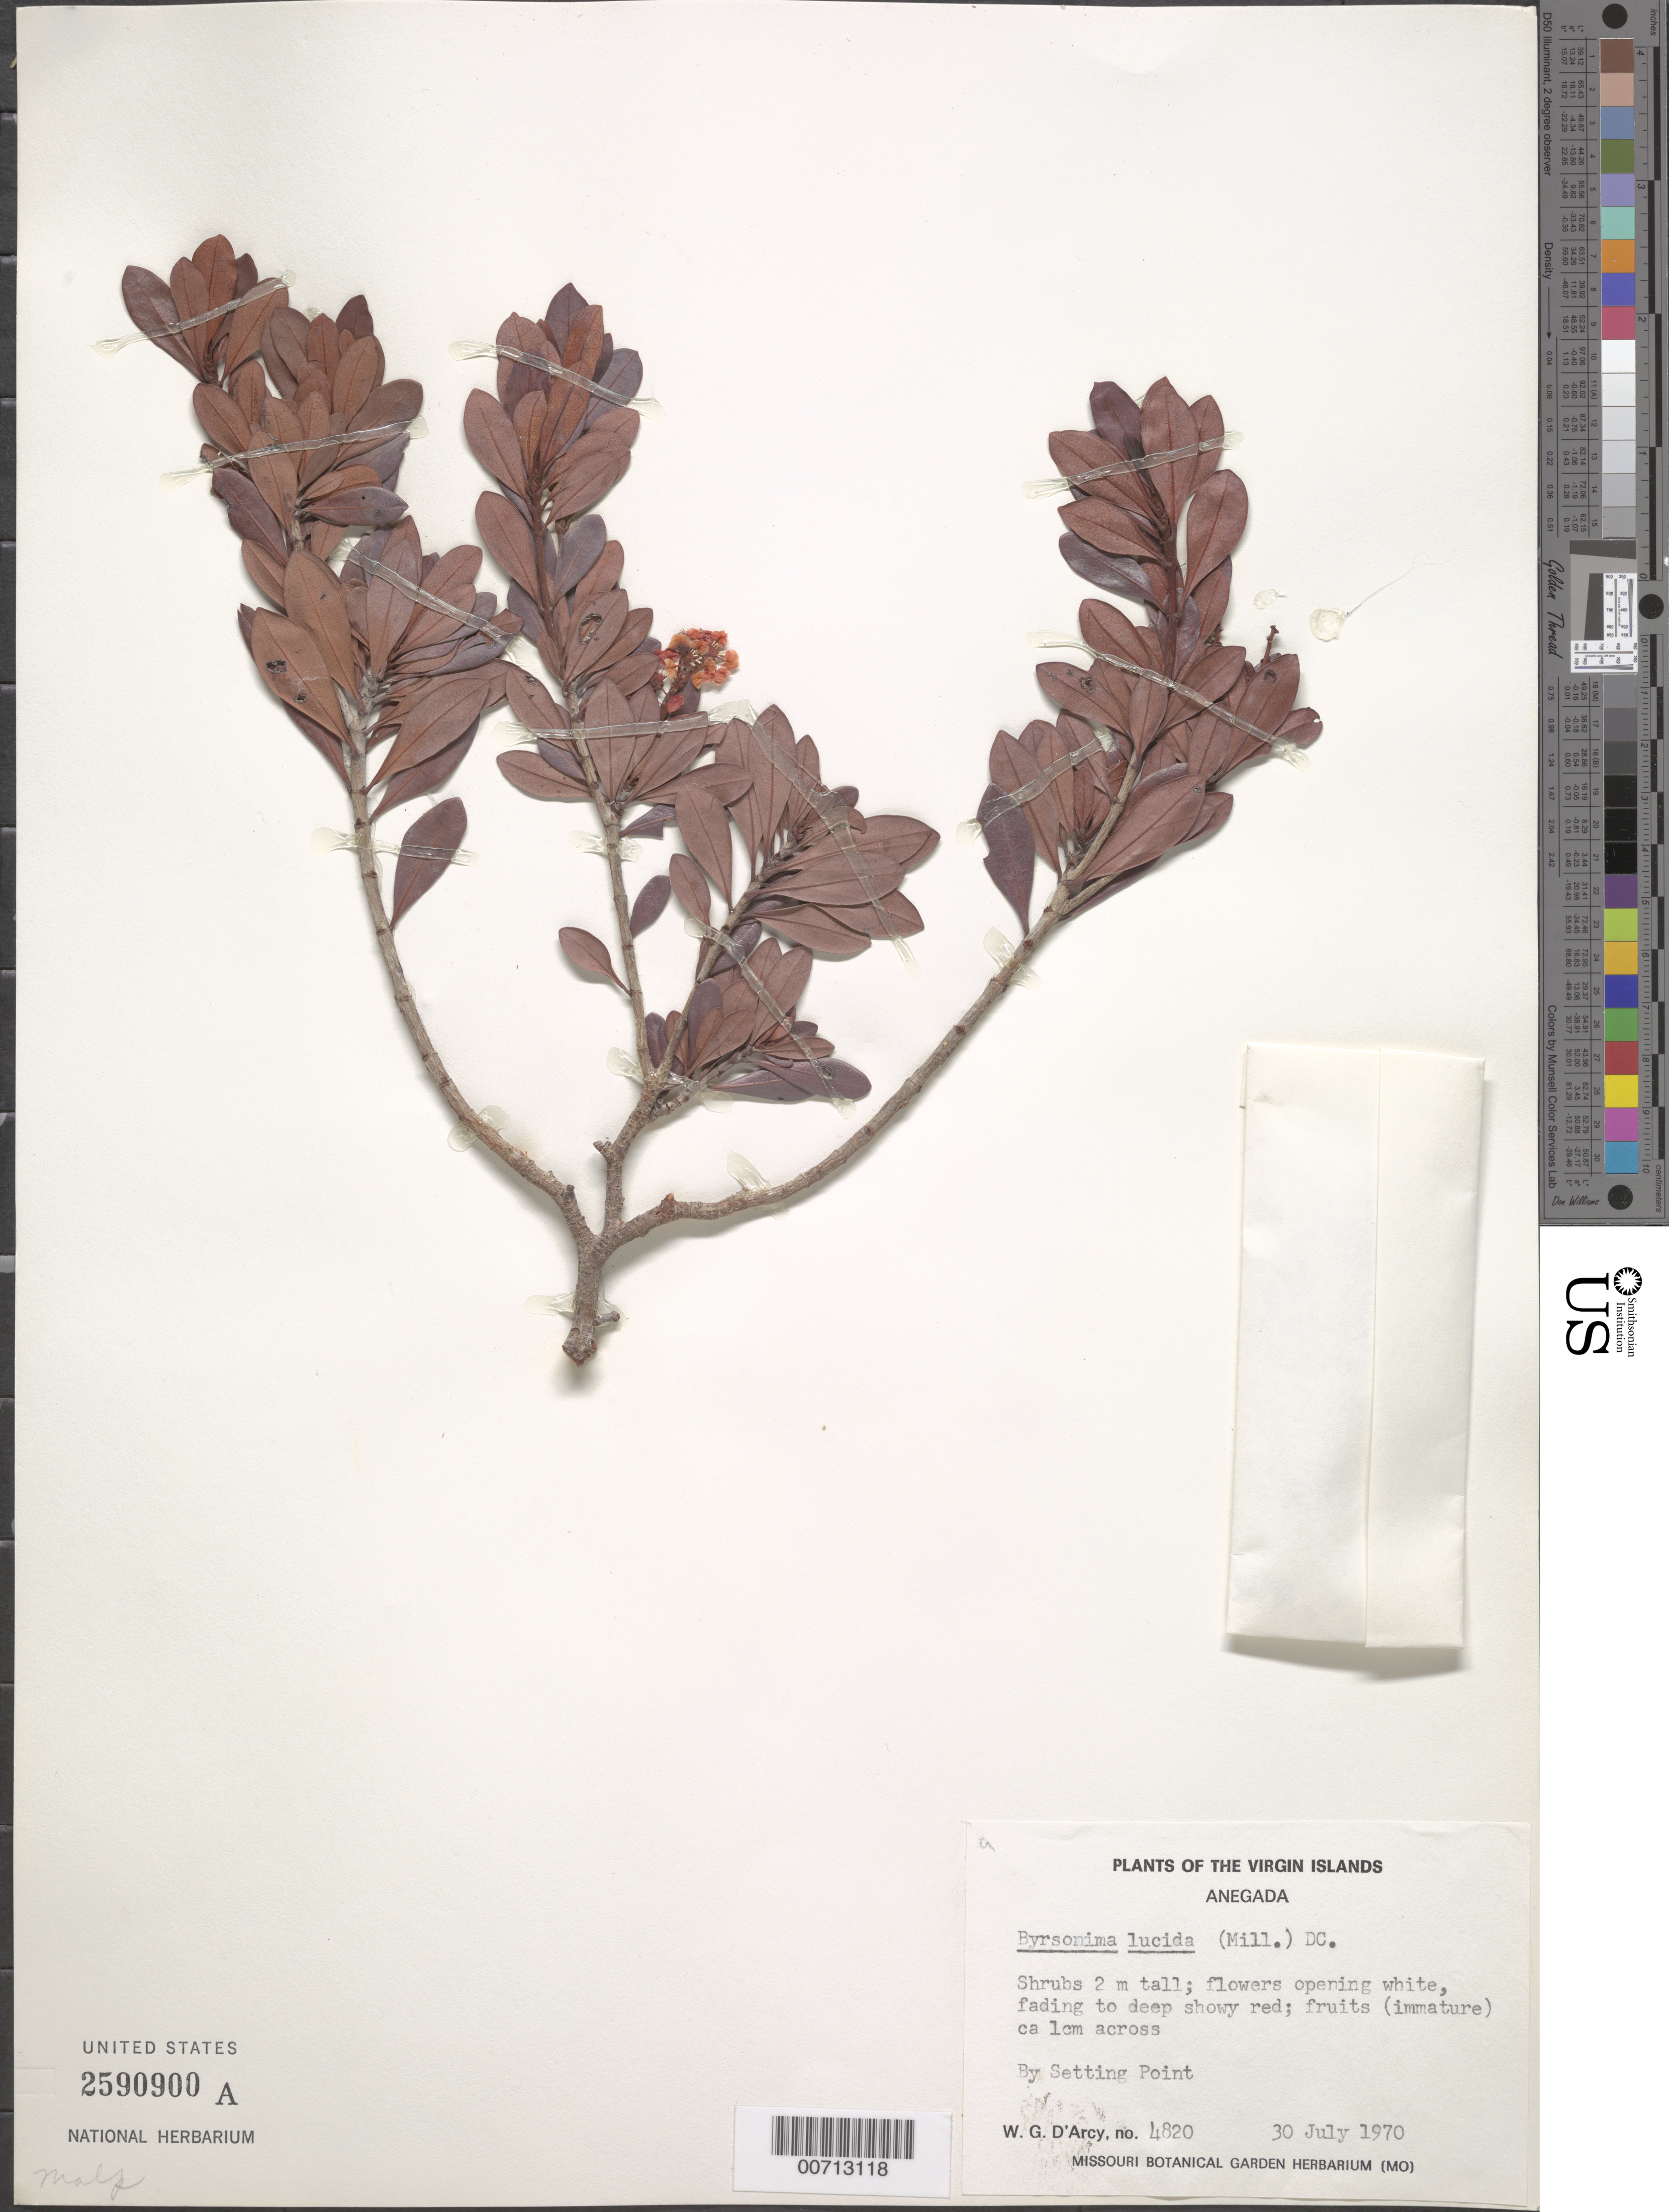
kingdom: Plantae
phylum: Tracheophyta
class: Magnoliopsida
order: Malpighiales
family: Malpighiaceae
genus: Byrsonima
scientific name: Byrsonima lucida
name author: (Mill.) DC.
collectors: W. G. D'Arcy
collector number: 4820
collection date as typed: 30 Jul 1970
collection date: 1970-07-30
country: British Virgin Islands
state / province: Anegada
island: Anegada Island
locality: Setting Point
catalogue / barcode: US 2590900A